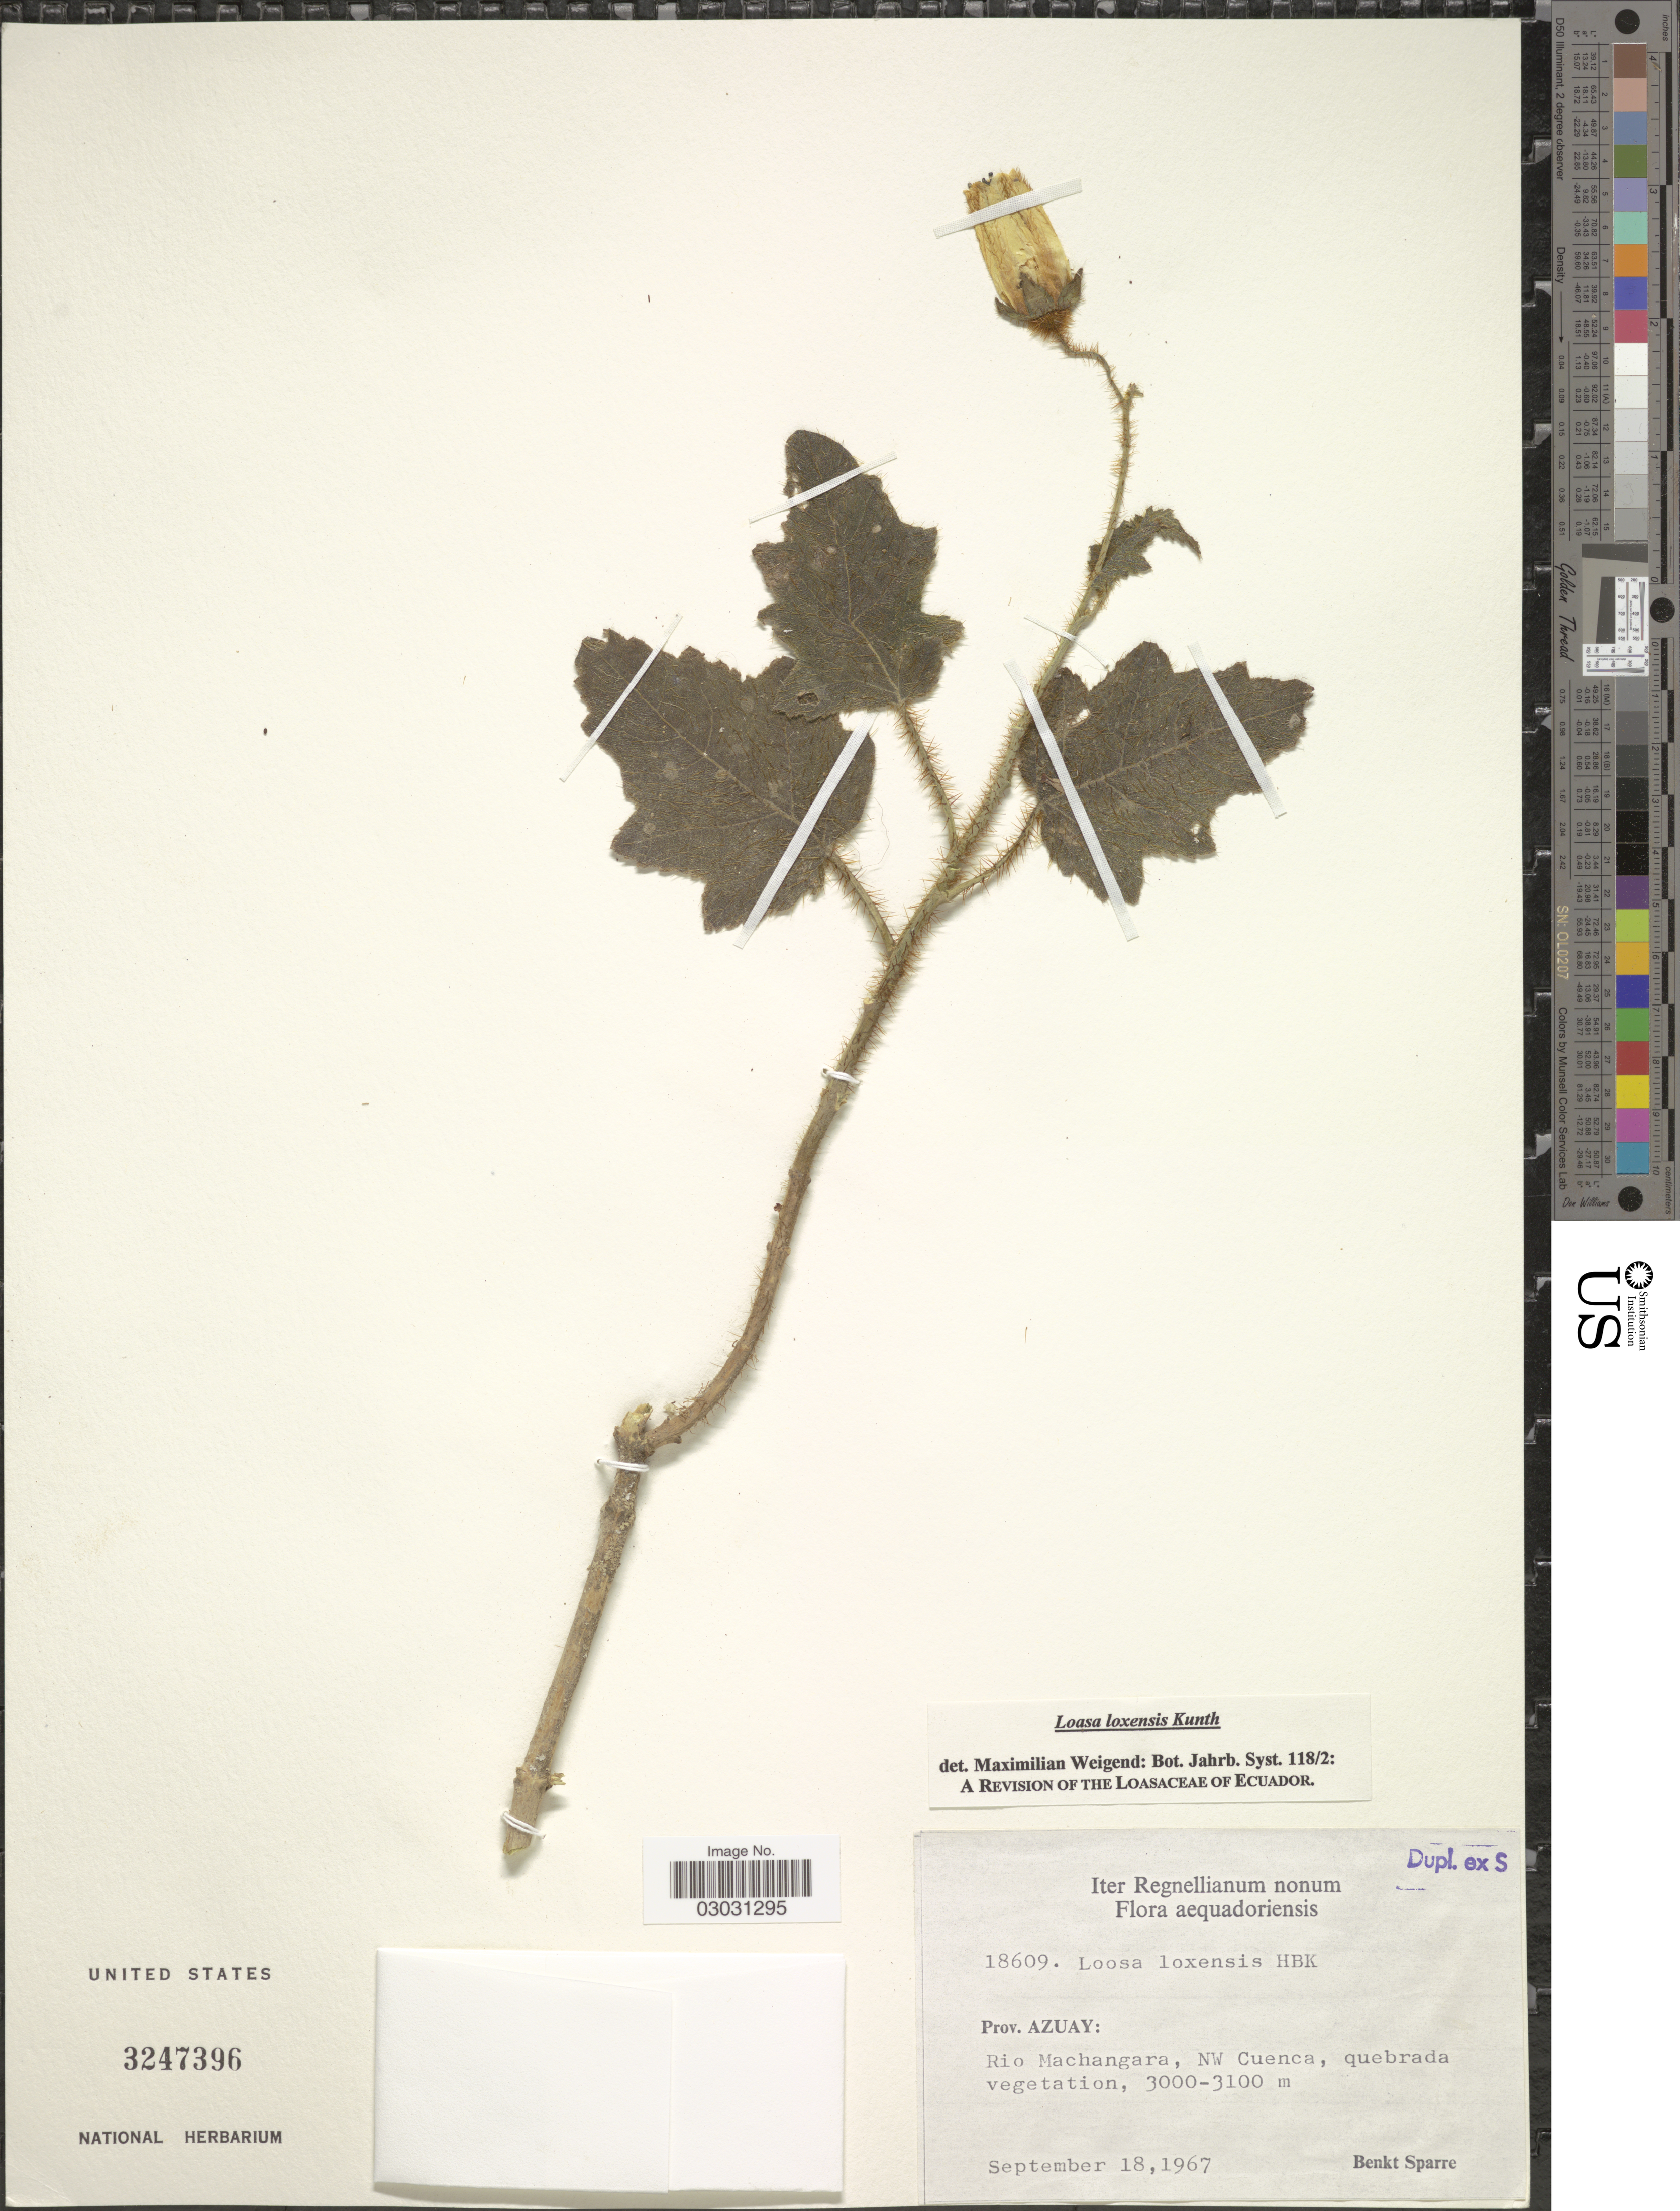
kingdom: Plantae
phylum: Tracheophyta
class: Magnoliopsida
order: Cornales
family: Loasaceae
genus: Nasa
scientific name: Nasa loxensis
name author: (Kunth) Weigend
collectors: B. Sparre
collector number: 18609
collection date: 1967-09-18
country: Ecuador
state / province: Azuay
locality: Rio Machangara, NW Cuenca.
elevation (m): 3000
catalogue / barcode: US 3247396